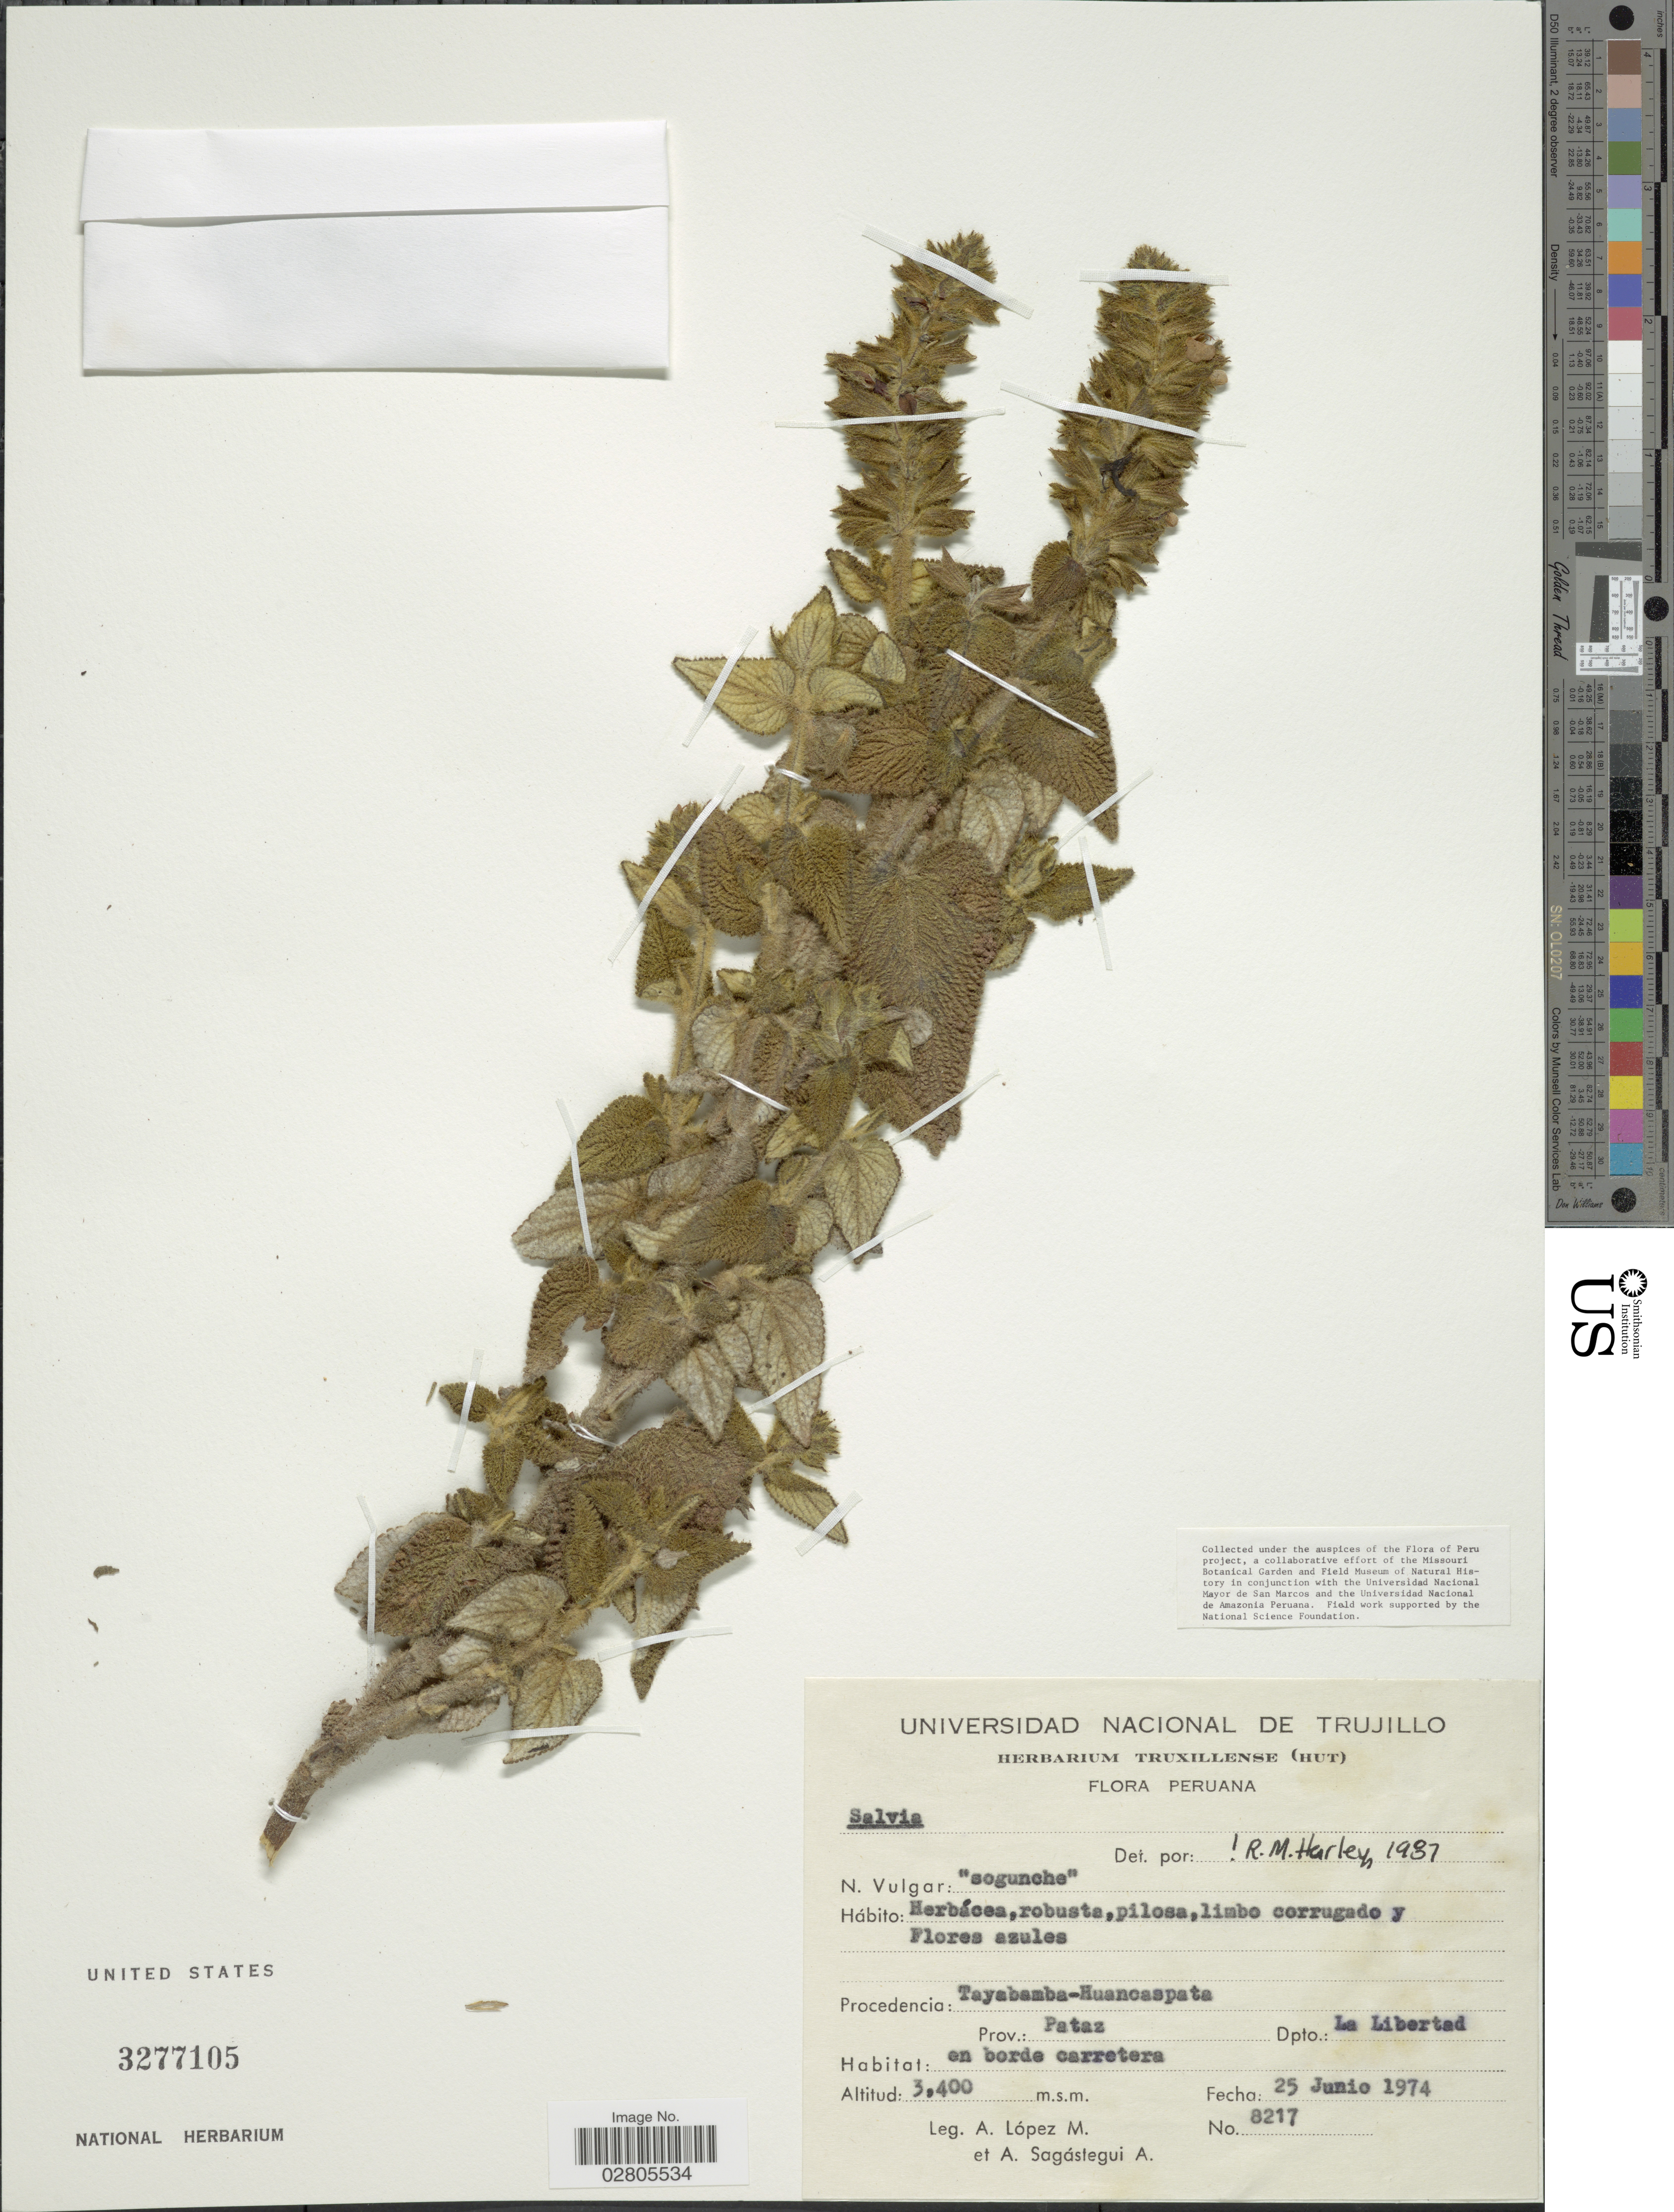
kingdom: Plantae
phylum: Tracheophyta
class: Magnoliopsida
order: Lamiales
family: Lamiaceae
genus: Salvia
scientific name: Salvia sp.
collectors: A. López M. & A. Sagástegui A.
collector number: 8217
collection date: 1974-06-25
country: Peru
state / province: La Libertad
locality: Procedencia: Tayabamba-Huancaspata, Prov.: Pataz, Dpto.: La Libertad.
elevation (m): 3400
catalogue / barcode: US 3277105